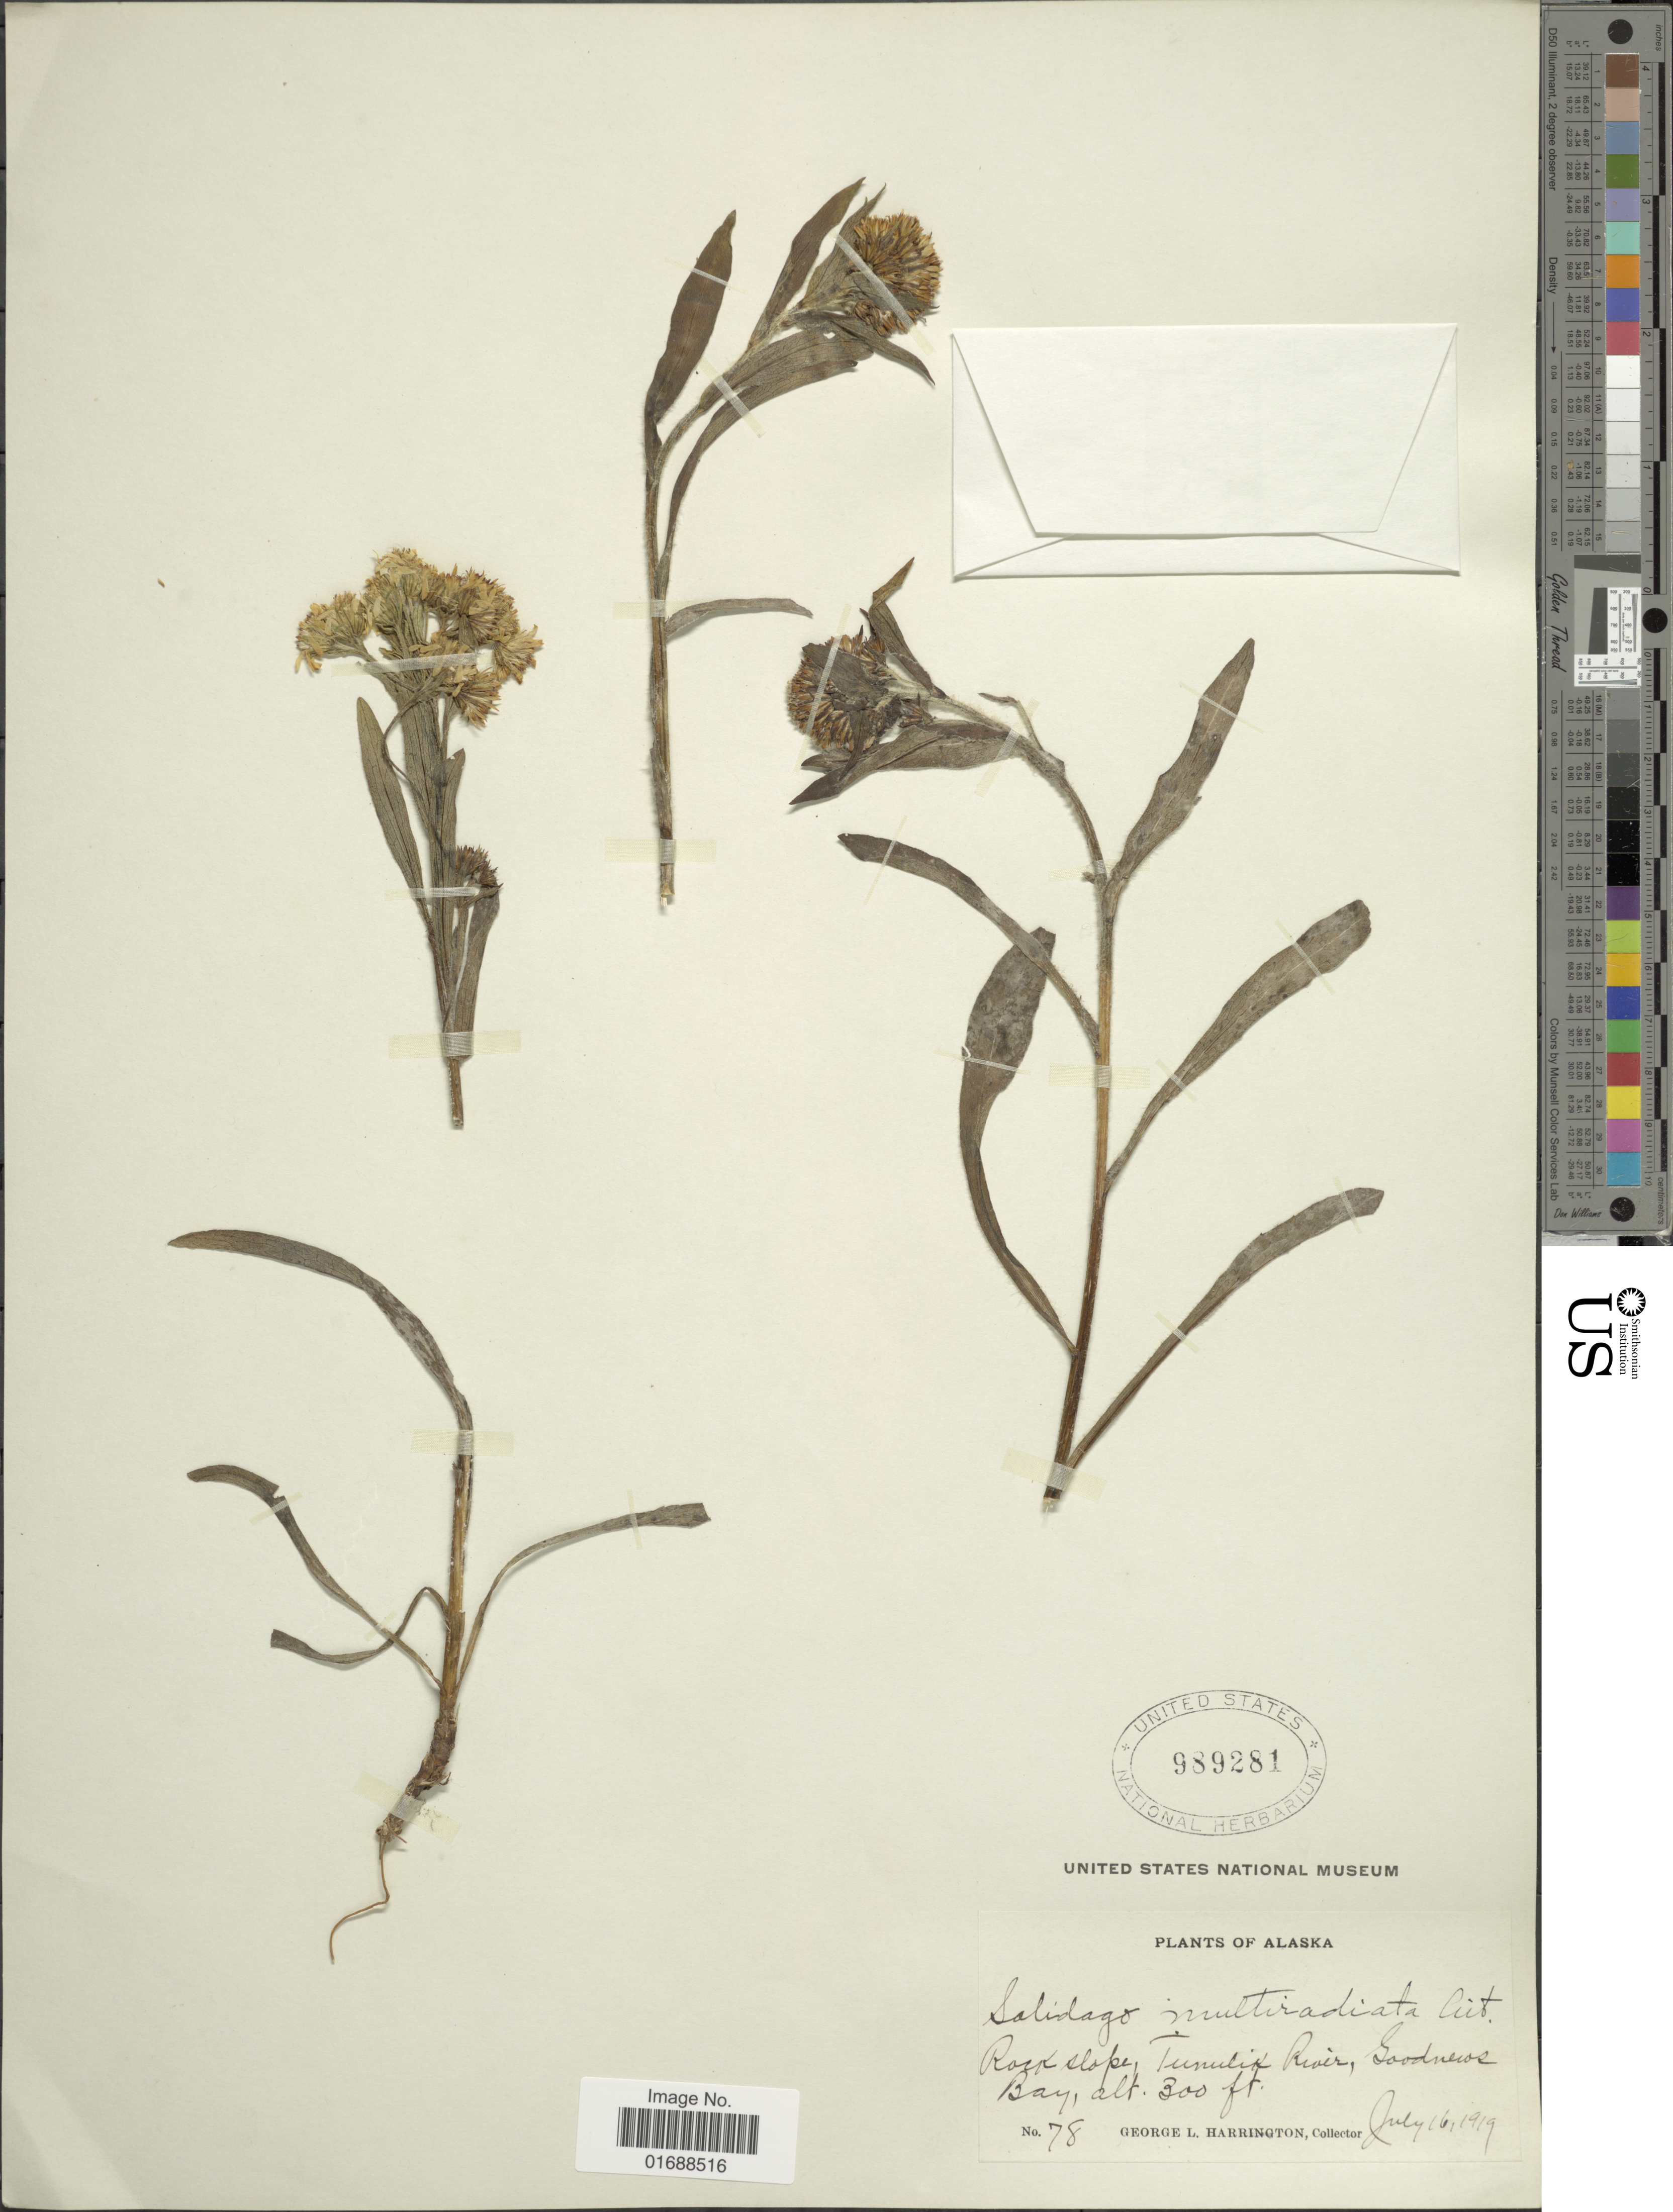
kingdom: Plantae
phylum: Tracheophyta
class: Magnoliopsida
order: Asterales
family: Asteraceae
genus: Solidago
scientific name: Solidago multiradiata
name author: Aiton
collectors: G. Harrington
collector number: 78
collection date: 1919-07-16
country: United States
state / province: Alaska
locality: Rock slope, Tunulik River, Goodnews Bay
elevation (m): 91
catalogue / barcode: US 989281